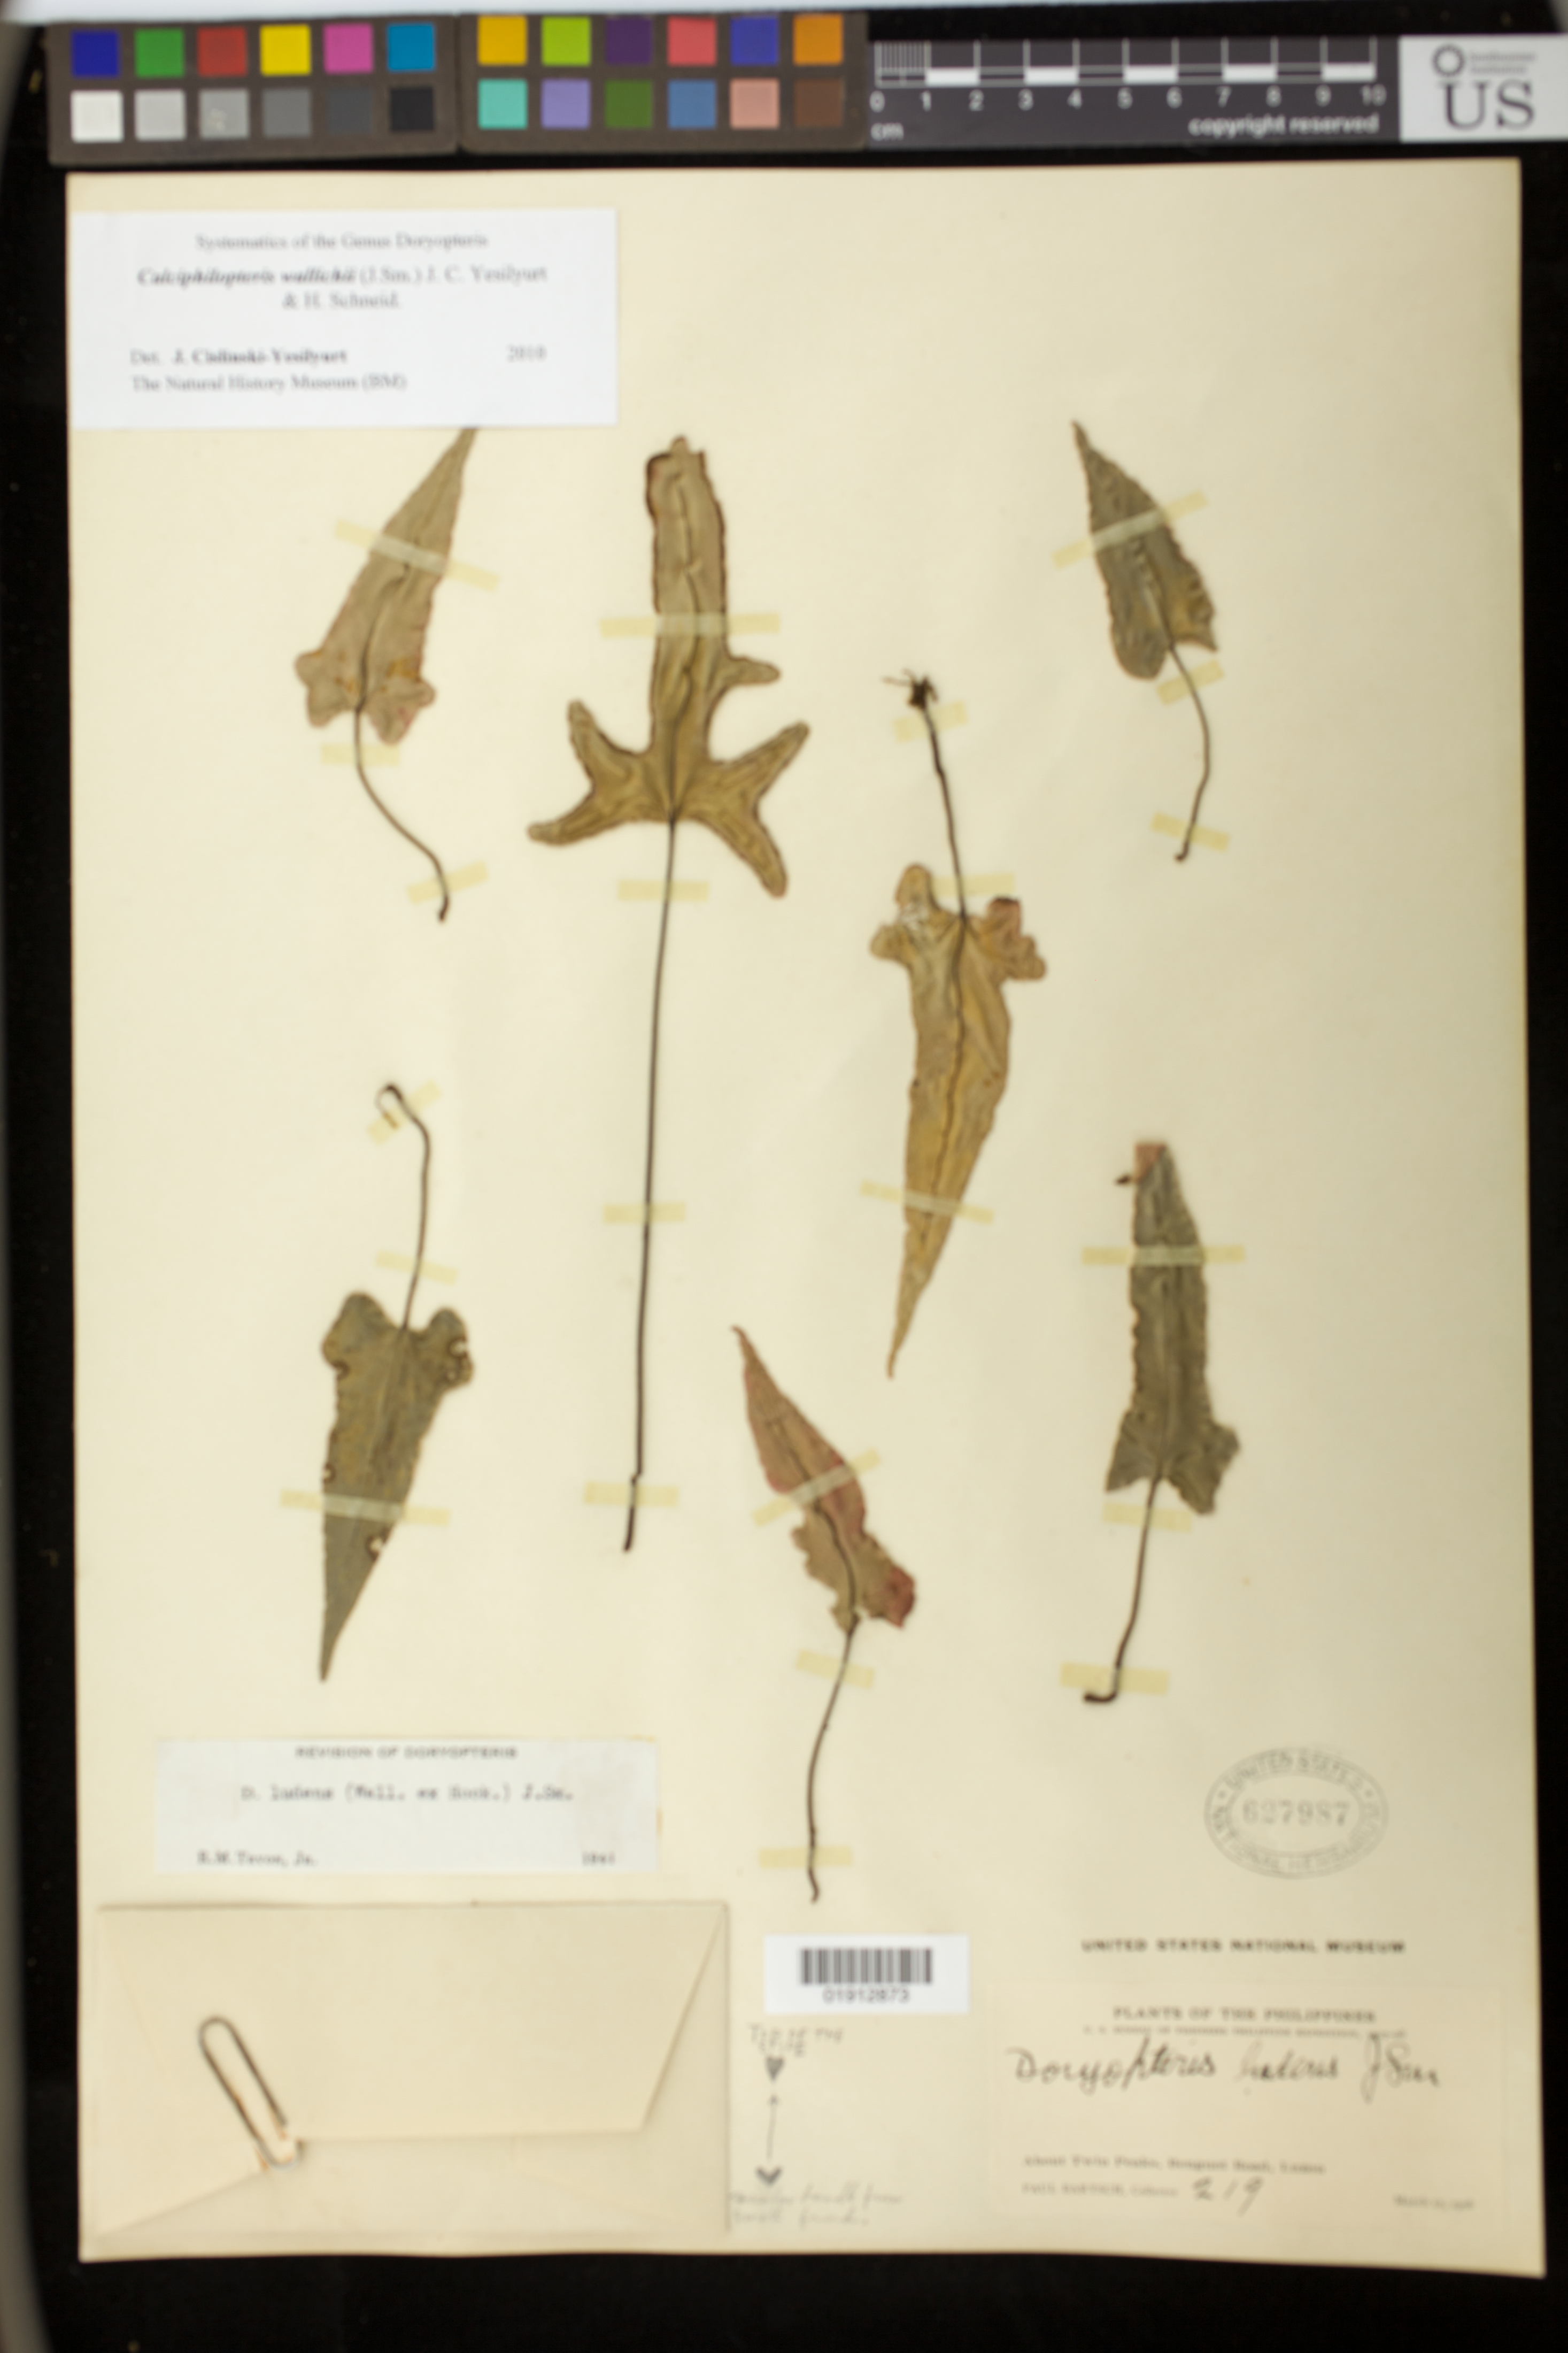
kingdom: Plantae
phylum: Tracheophyta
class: Polypodiopsida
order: Polypodiales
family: Pteridaceae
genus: Calciphilopteris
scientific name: Calciphilopteris wallichii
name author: (J. Sm.) Yesilyurt & H. Schneid.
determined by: Yesilyurt, J. C.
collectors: P. Bartsch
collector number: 219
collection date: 1908-03-12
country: Philippines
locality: About Twin Peaks, Benguet Road, Luzon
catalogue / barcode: US 627987